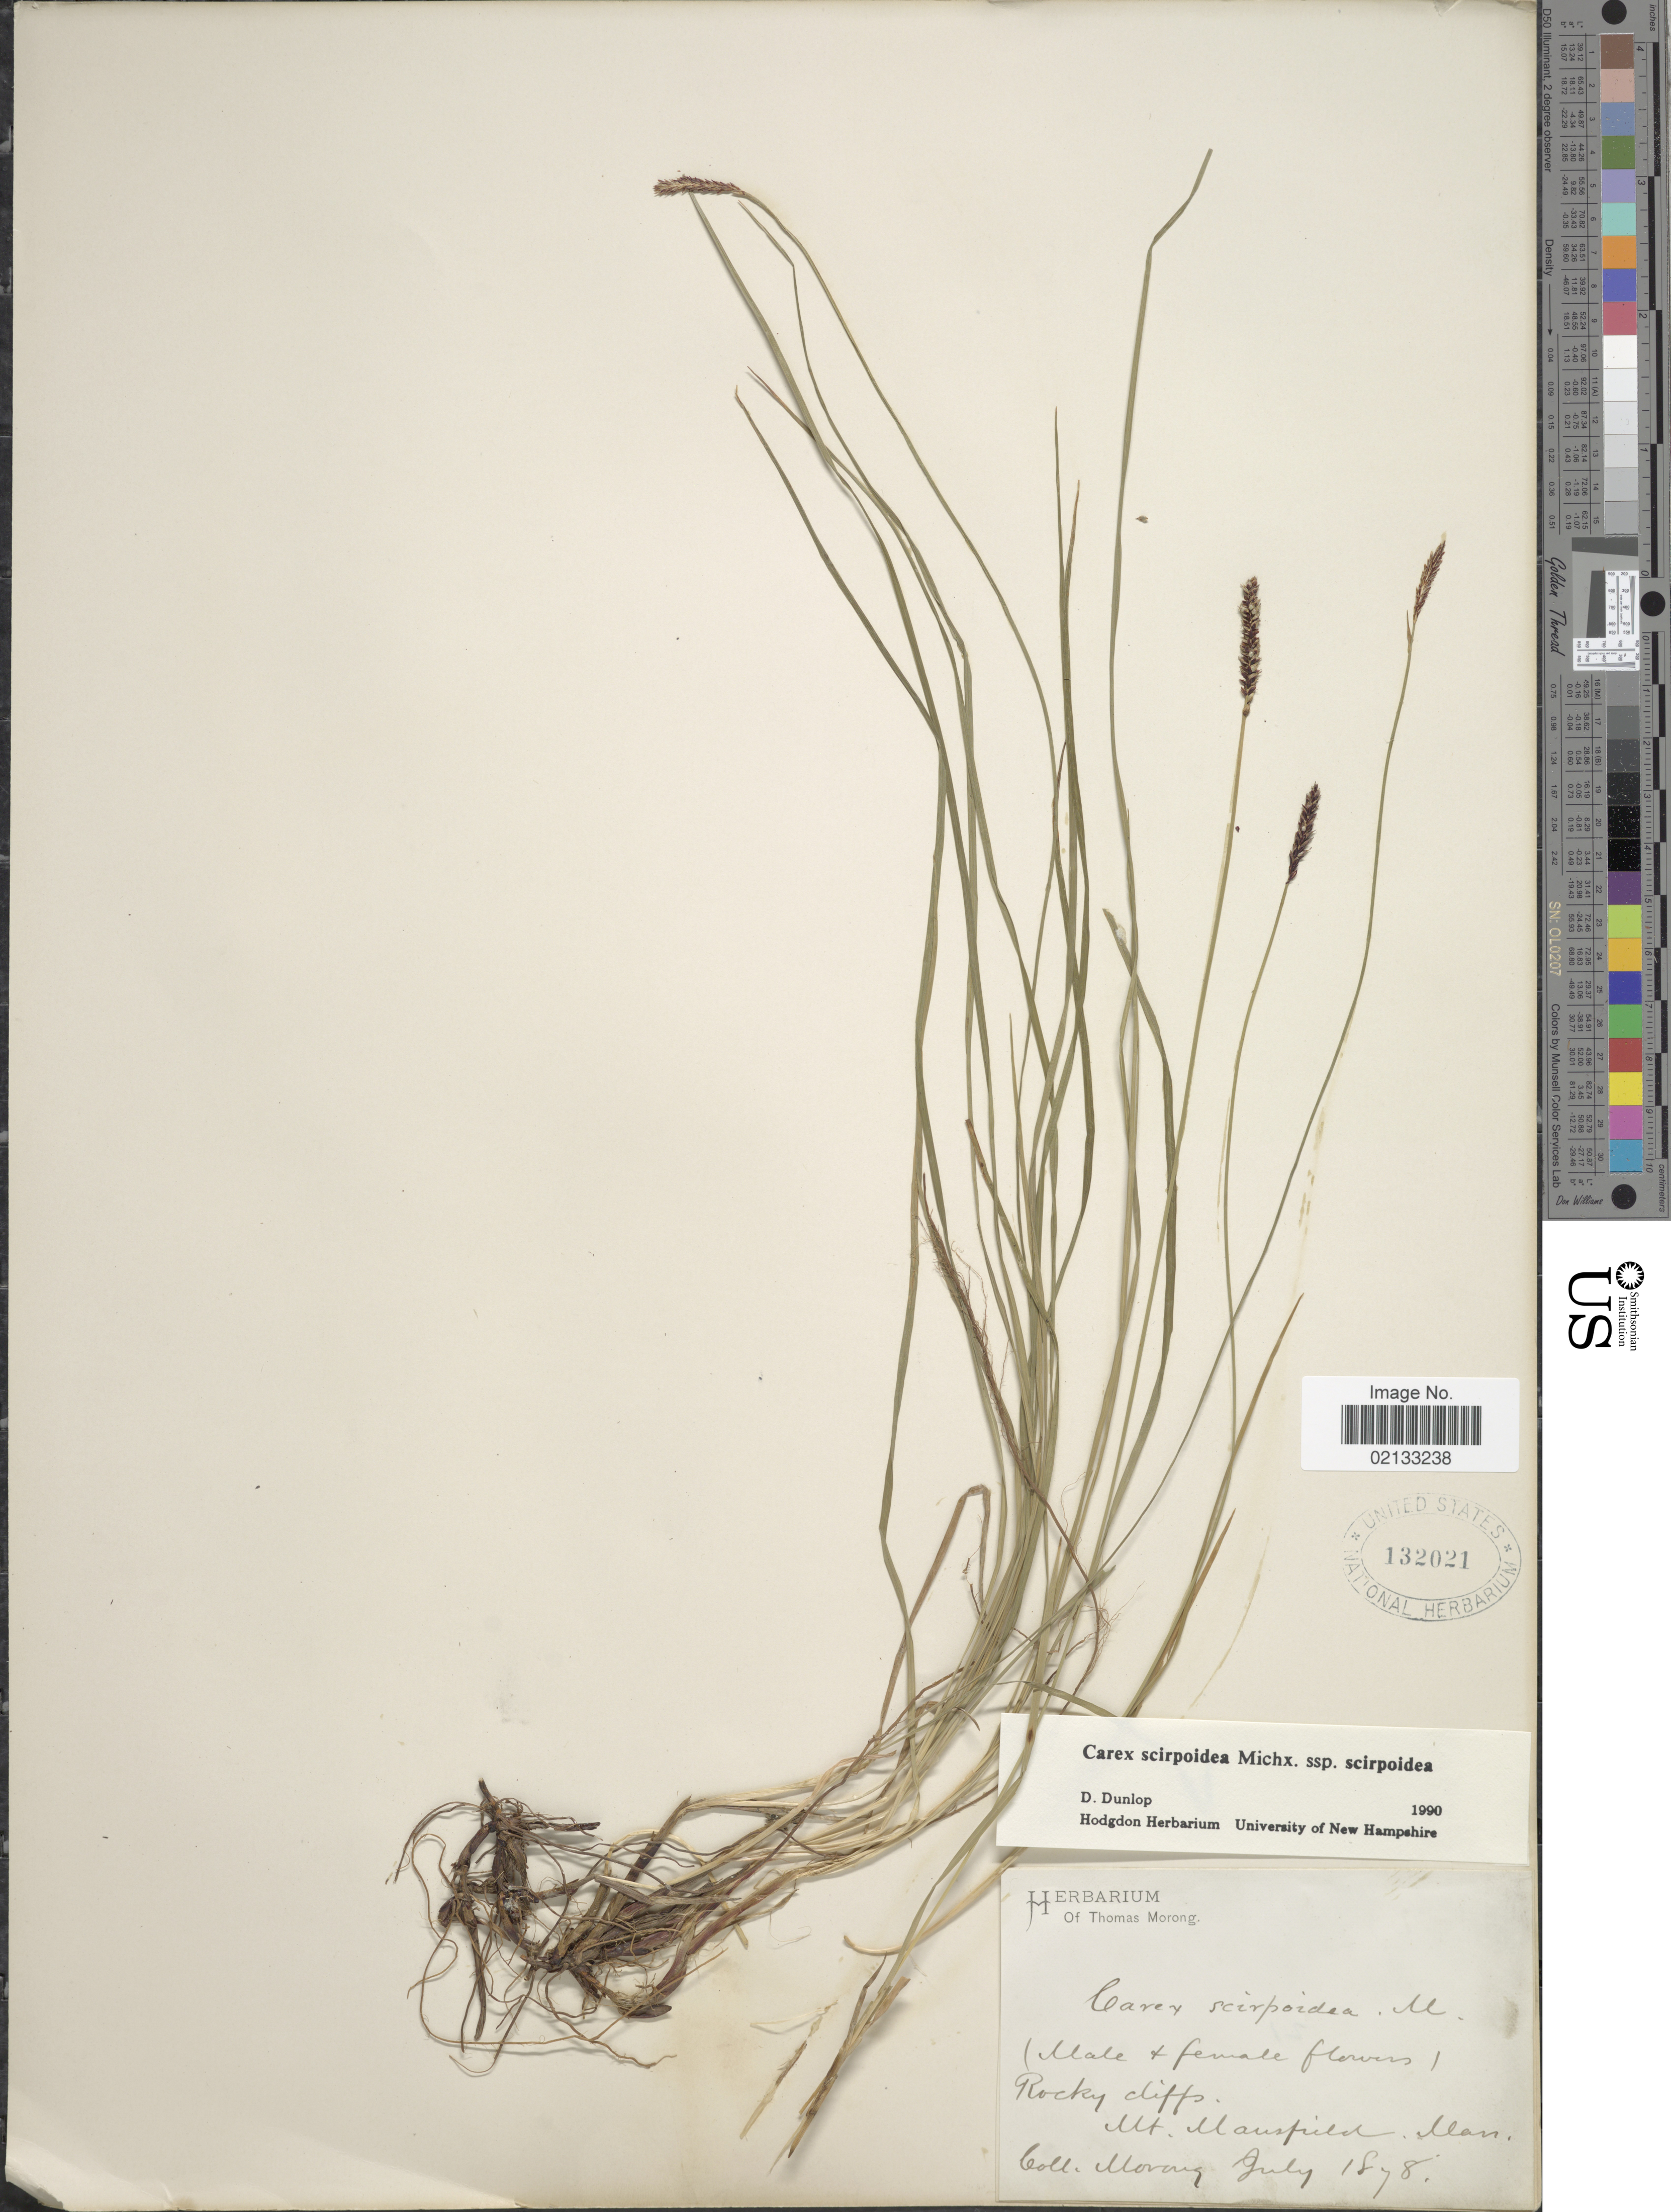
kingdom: Plantae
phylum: Tracheophyta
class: Liliopsida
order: Poales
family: Cyperaceae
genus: Carex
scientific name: Carex scirpoidea subsp. scirpoidea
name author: Michx.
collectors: ex herb. T. Morong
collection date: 1878-07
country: United States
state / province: Massachusetts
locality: Rocky cliffs, Mt Mansfield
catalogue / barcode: US 132021